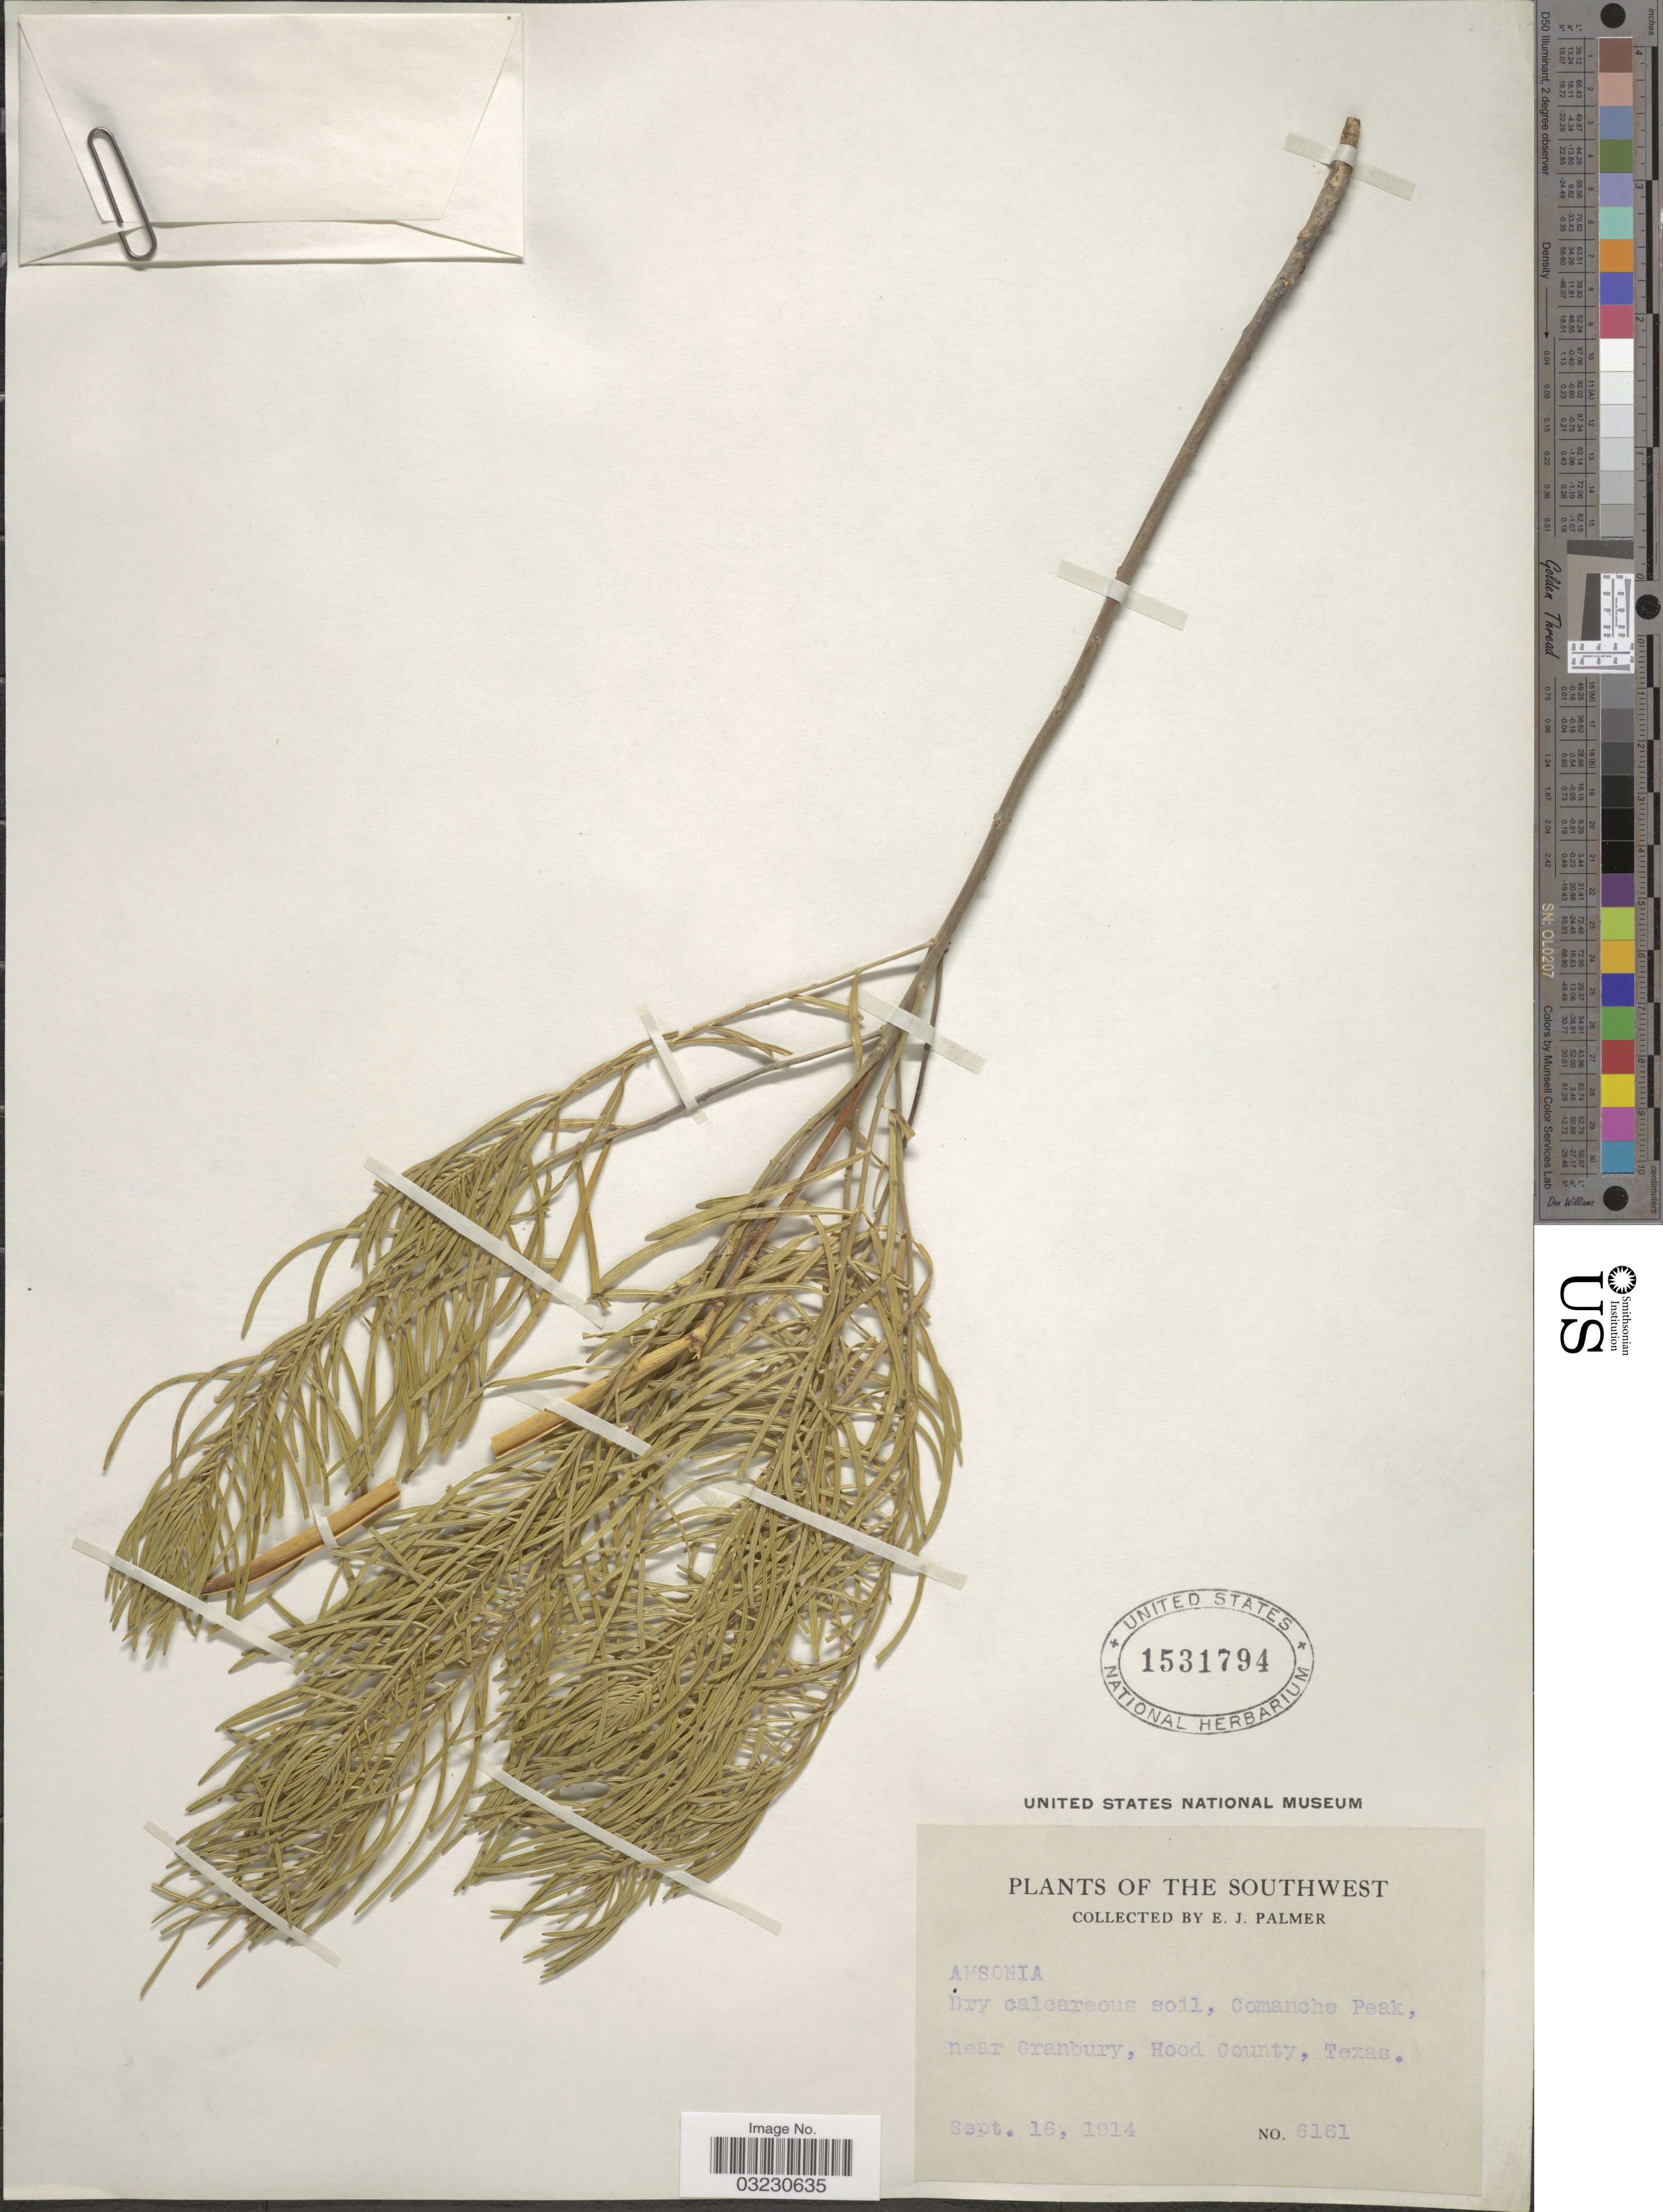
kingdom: Plantae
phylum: Tracheophyta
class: Magnoliopsida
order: Gentianales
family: Apocynaceae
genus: Amsonia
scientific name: Amsonia tenuifolia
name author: (Raf.) R.A. Harper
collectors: E. J. Palmer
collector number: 6161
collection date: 1914-09-16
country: United States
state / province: Texas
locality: The Southwest, Dry calcareous soil, Comanche Peak, near Granbury, Hood County.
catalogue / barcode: US 1531794